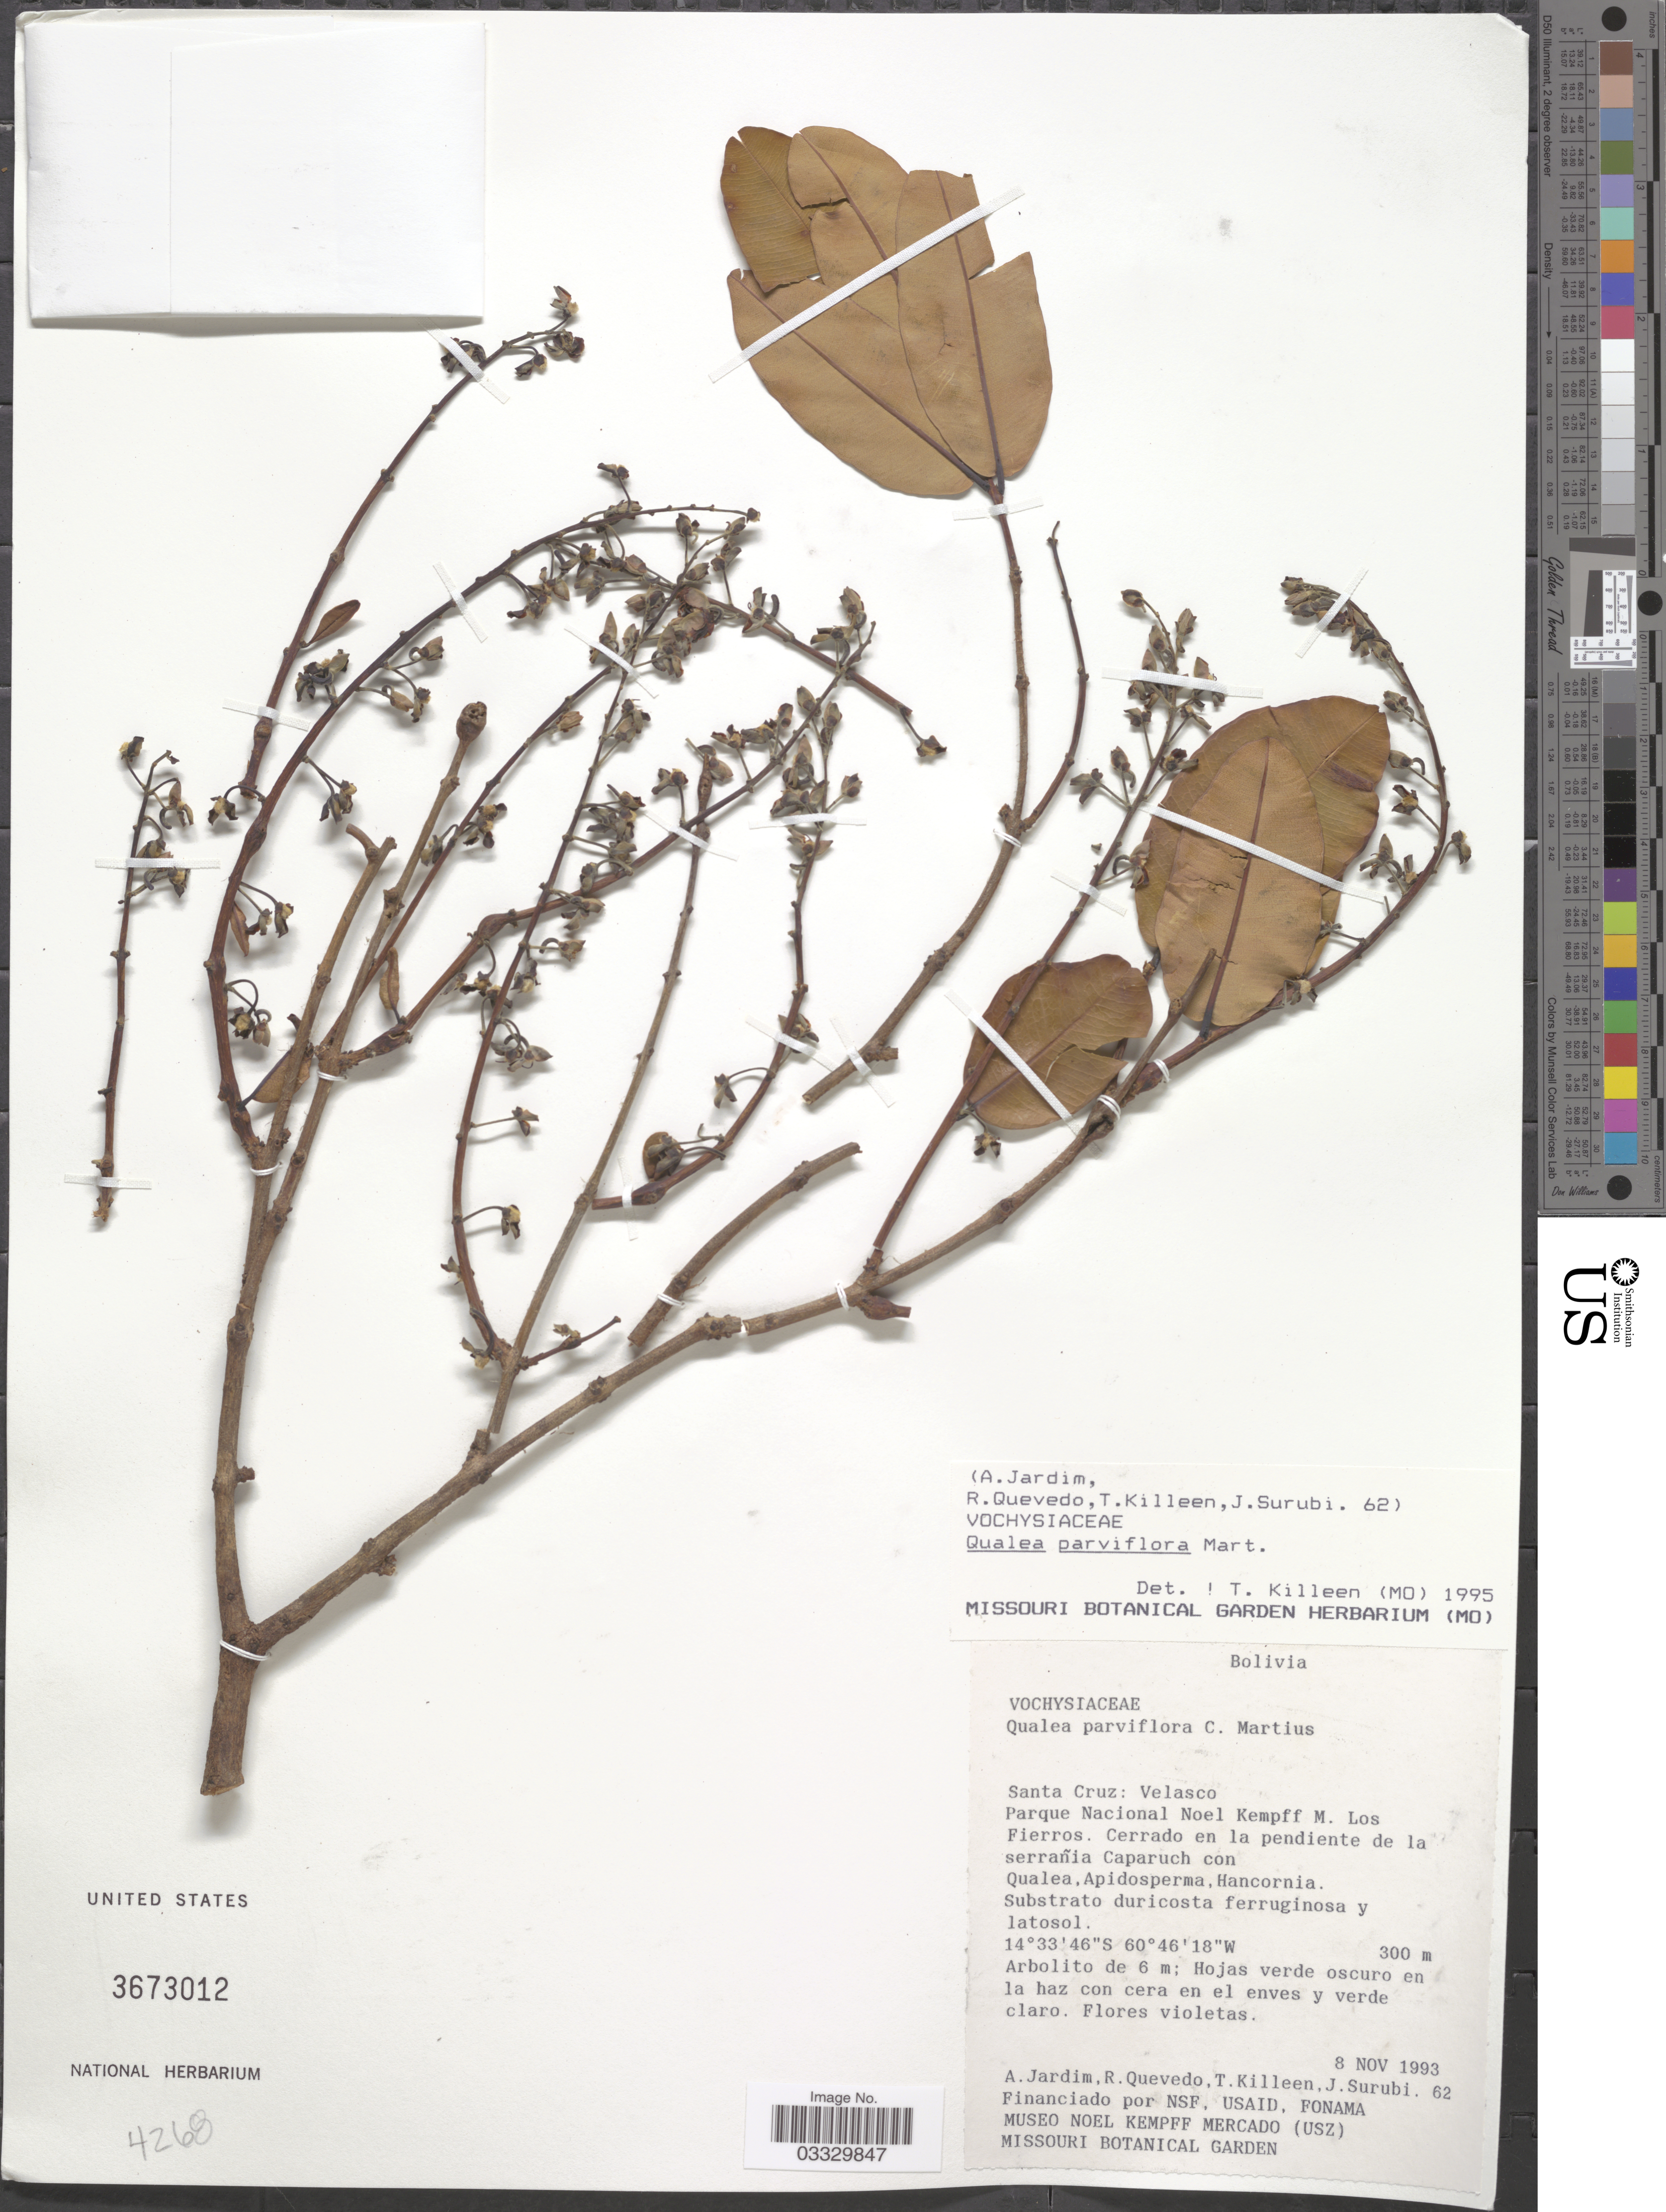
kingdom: Plantae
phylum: Tracheophyta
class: Magnoliopsida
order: Myrtales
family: Vochysiaceae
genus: Qualea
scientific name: Qualea parviflora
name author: Mart.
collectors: A. Jardim, R. Quevedo, T. J. Killeen & J. Surubi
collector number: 62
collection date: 1993-11-08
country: Bolivia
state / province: Santa Cruz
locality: Velasco. Parque Nacional Noel Kempff M. Los Fierros.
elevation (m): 300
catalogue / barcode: US 3673012